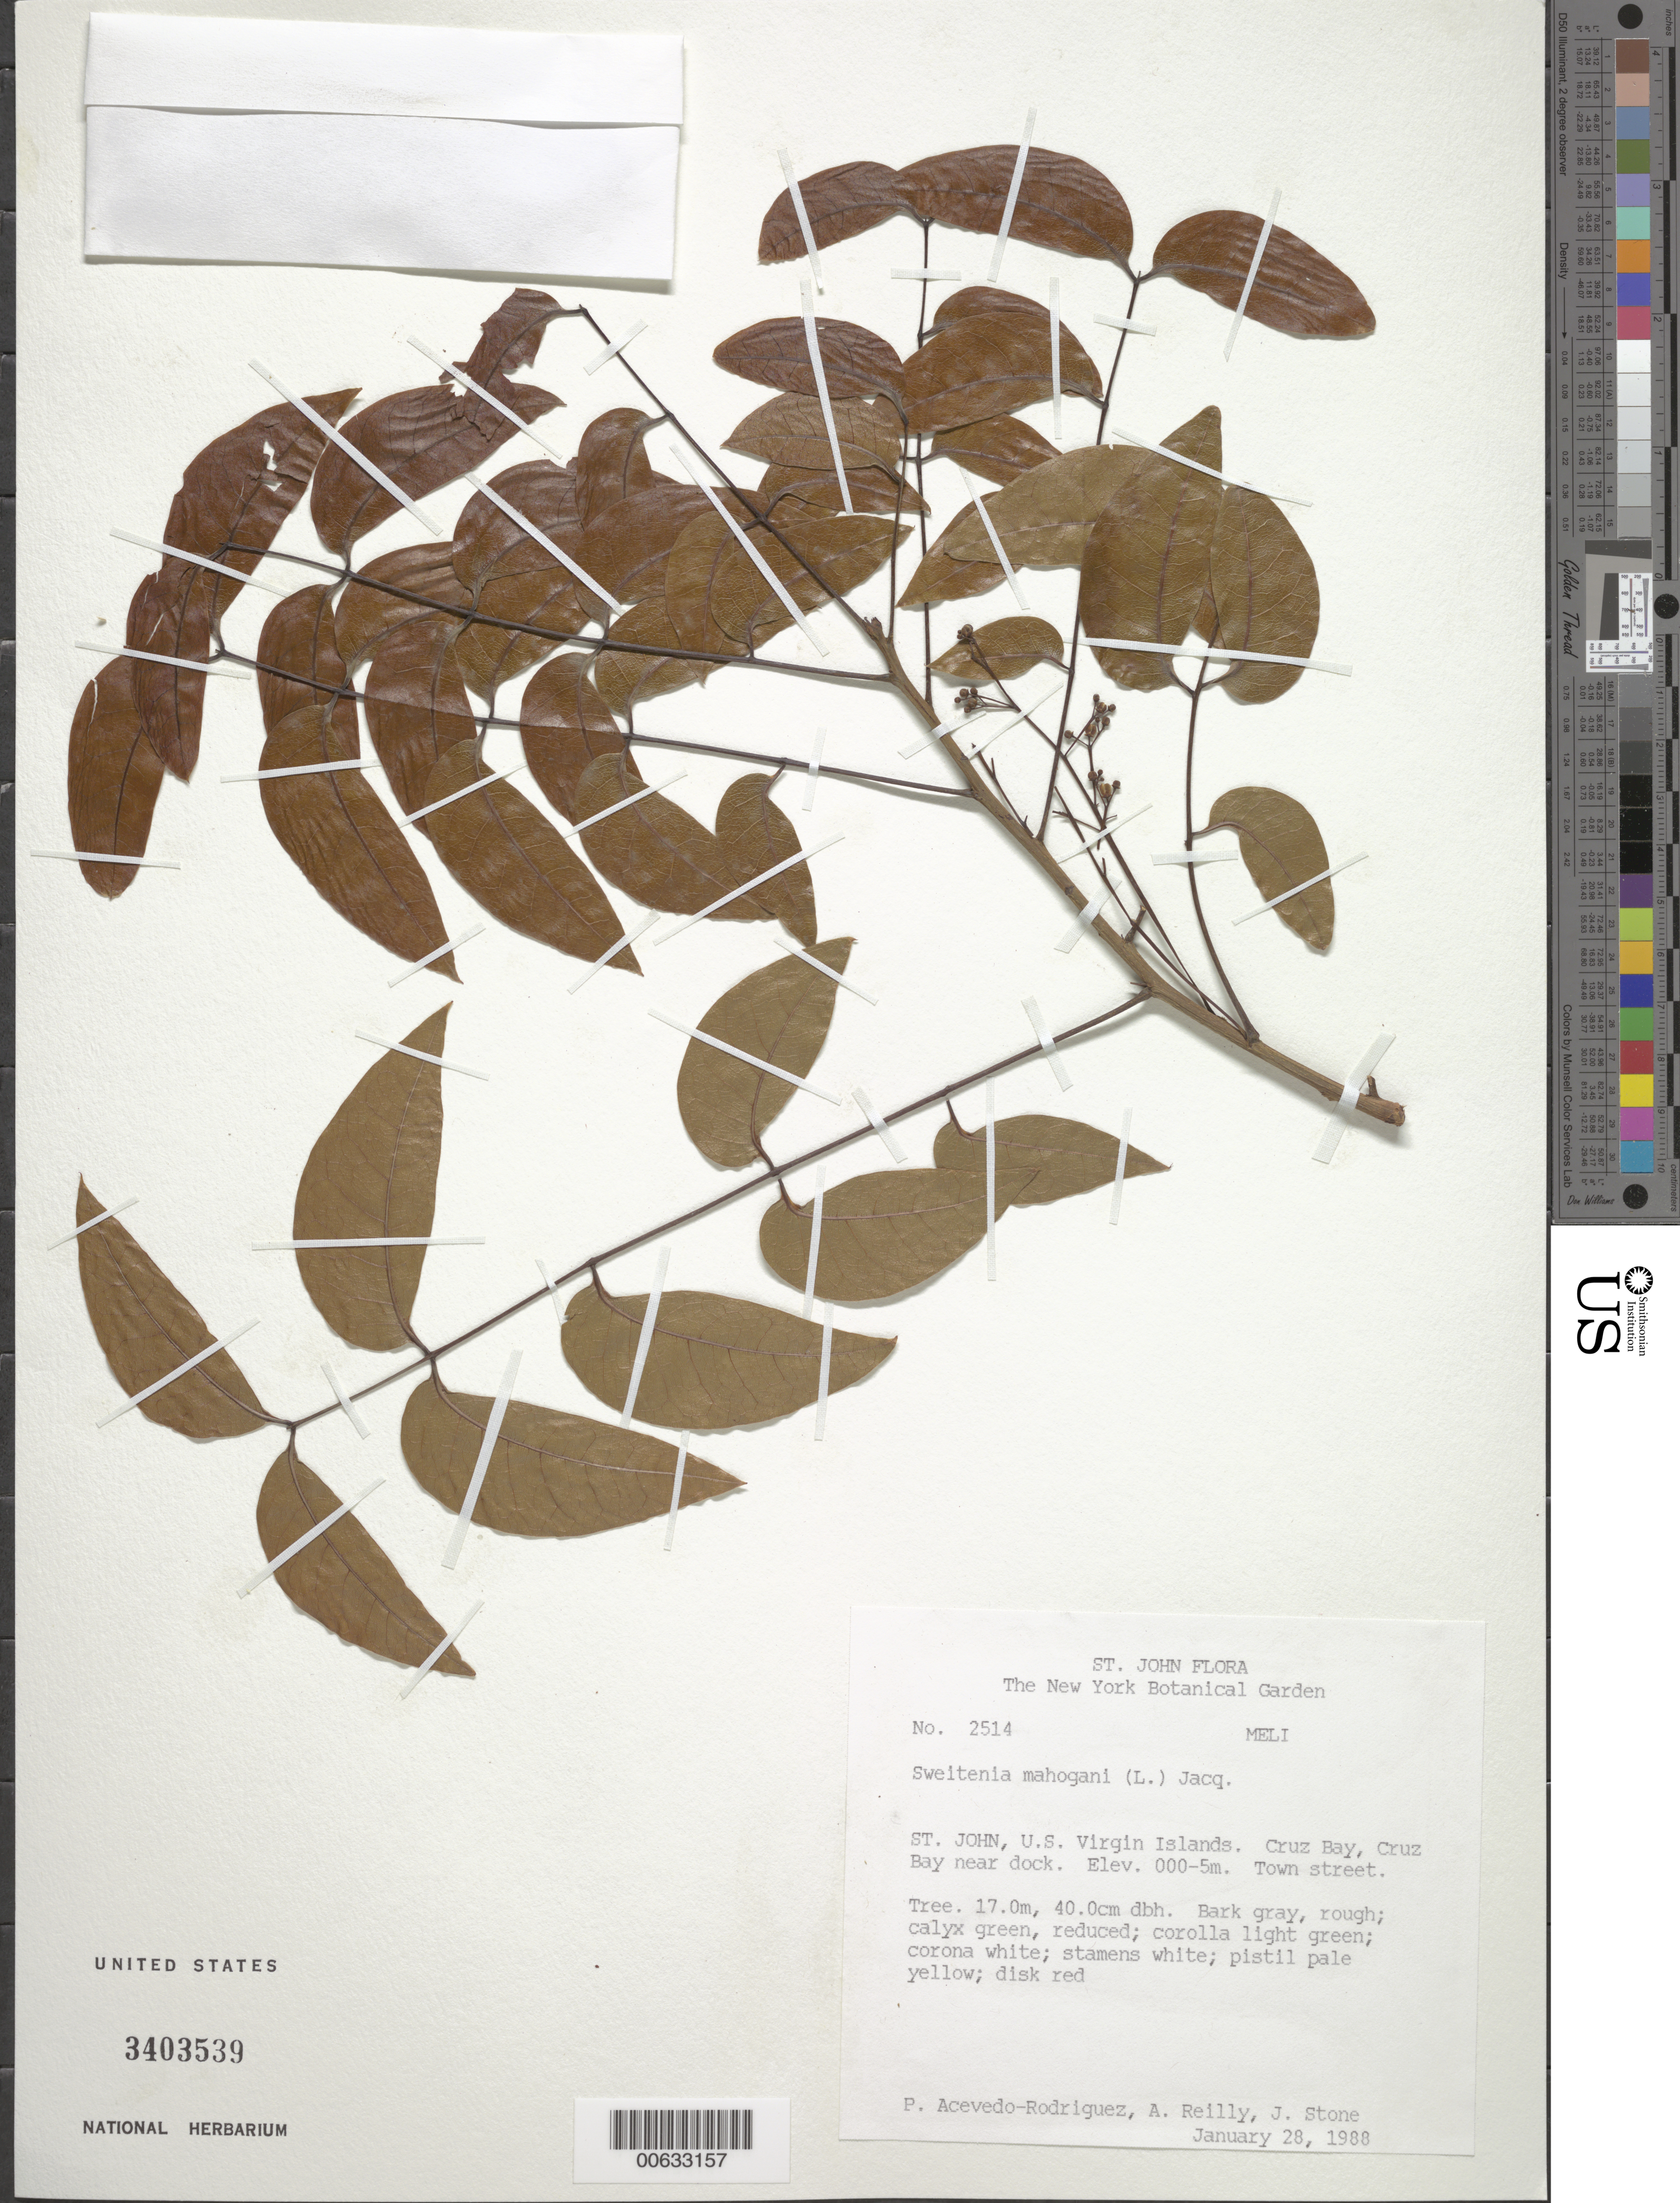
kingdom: Plantae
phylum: Tracheophyta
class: Magnoliopsida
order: Sapindales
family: Meliaceae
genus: Swietenia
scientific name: Swietenia mahagoni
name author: (L.) Jacq.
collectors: P. Acevedo-Rodr., A. Reilly & J. Stone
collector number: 2514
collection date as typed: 28 Jan 1988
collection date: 1988-01-28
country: U.S. Virgin Islands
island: St. John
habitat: Town street.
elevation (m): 0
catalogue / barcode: US 3403539